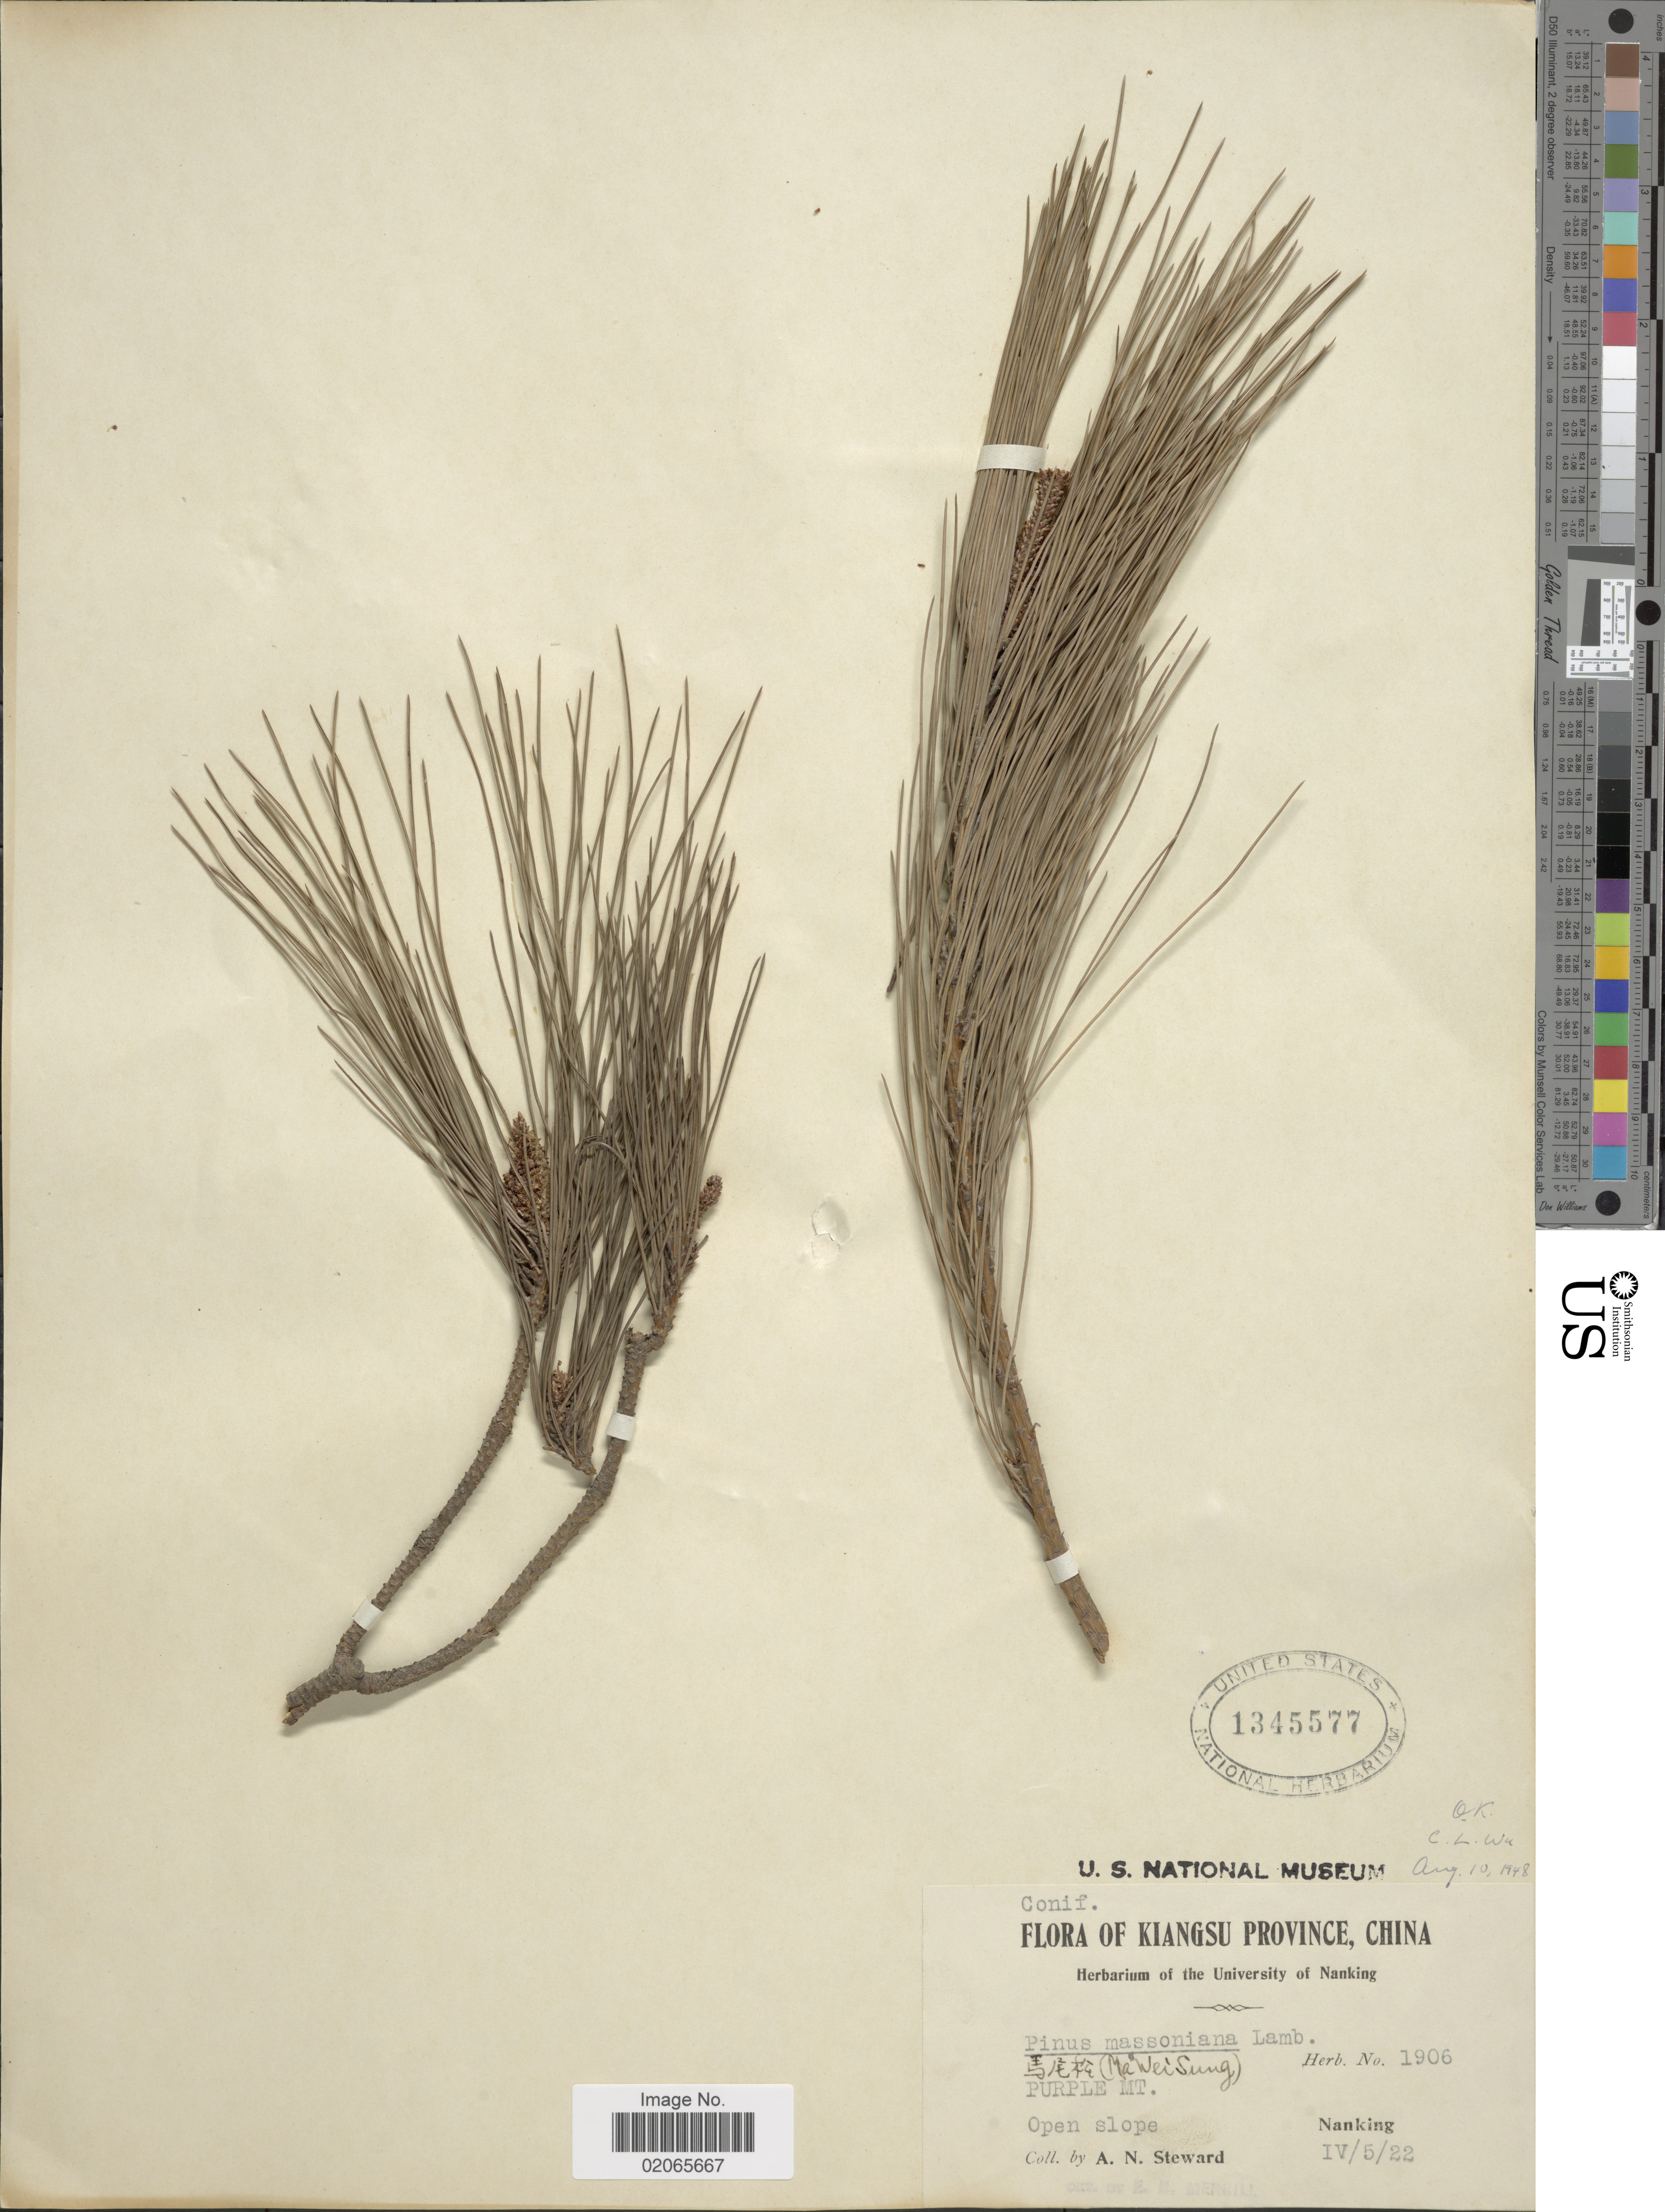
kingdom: Plantae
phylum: Tracheophyta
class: Pinopsida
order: Pinales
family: Pinaceae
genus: Pinus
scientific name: Pinus massoniana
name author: D. Don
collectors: A. N. Steward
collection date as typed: Transcribed d/m/y: 5/4/22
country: China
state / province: Jiangsu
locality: Kiangsu Province, China, Purple Mt., Nanking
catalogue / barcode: US 1345577